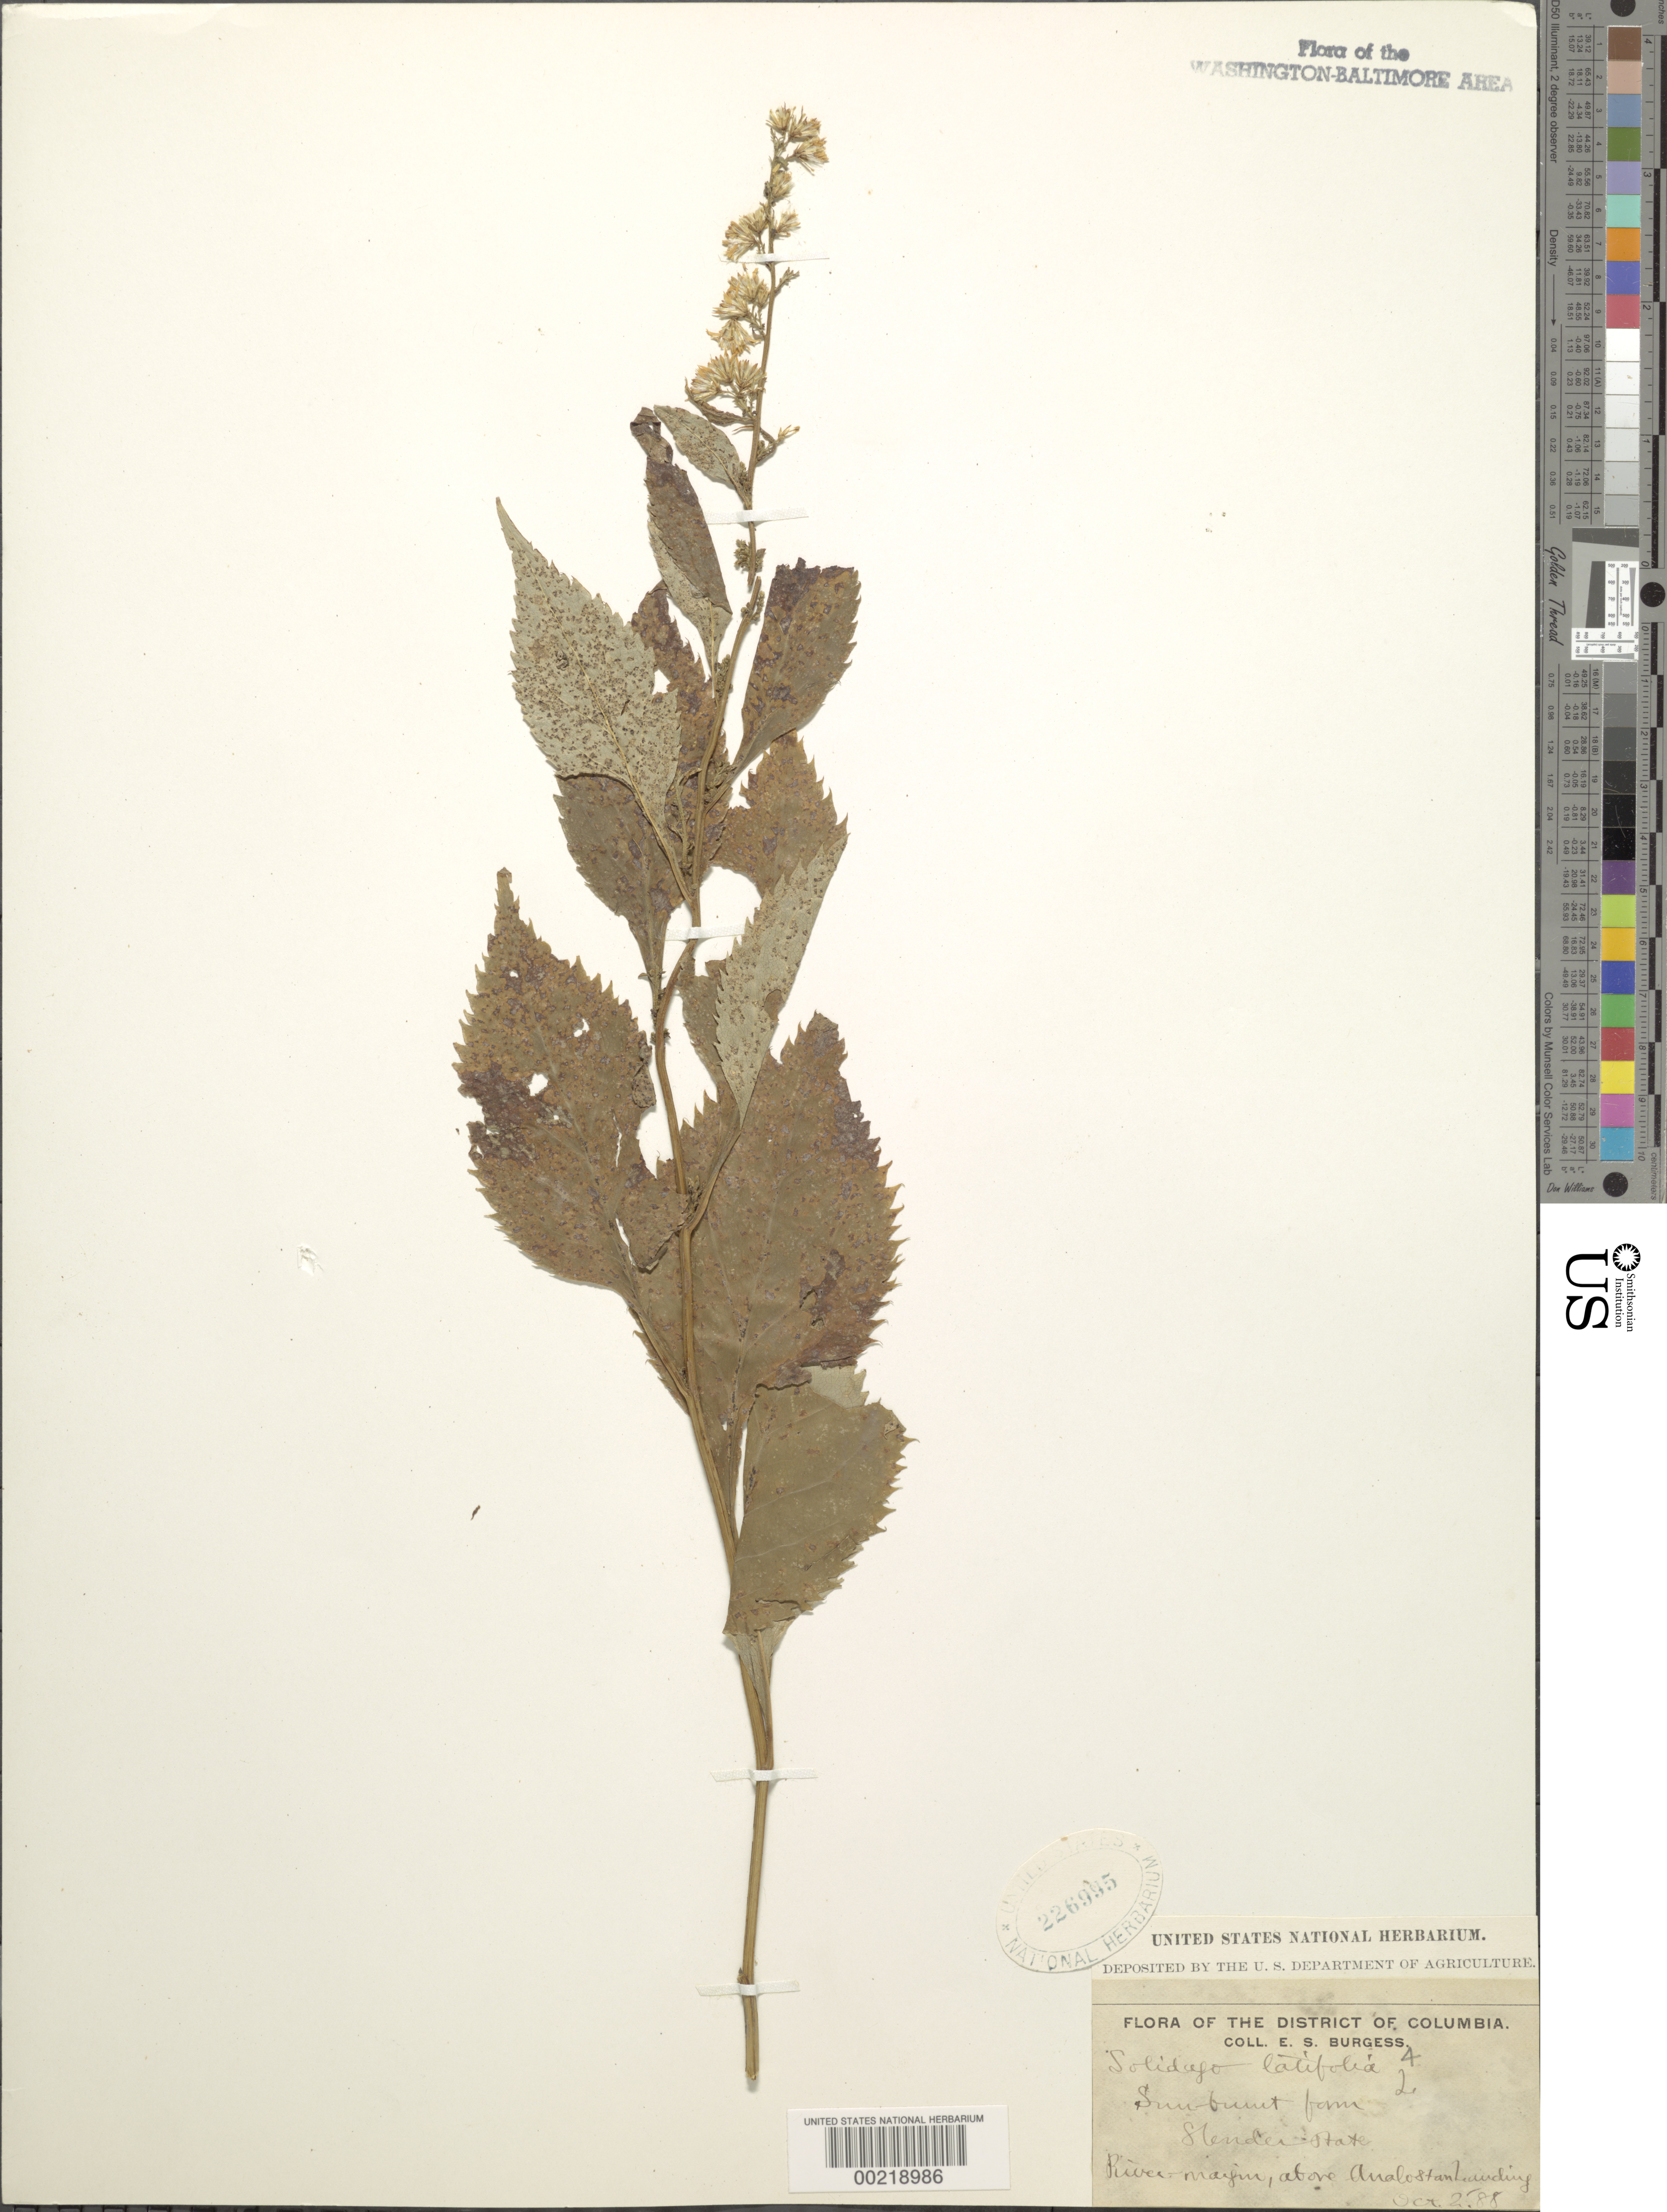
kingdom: Plantae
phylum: Tracheophyta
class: Magnoliopsida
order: Asterales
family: Asteraceae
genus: Solidago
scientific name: Solidago flexicaulis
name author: L.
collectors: E. Burgess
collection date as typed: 02 Oct 1888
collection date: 1888-10-02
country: United States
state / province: Maryland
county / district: Montgomery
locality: Above Roosevelt Island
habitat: River margin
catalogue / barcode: US 226995